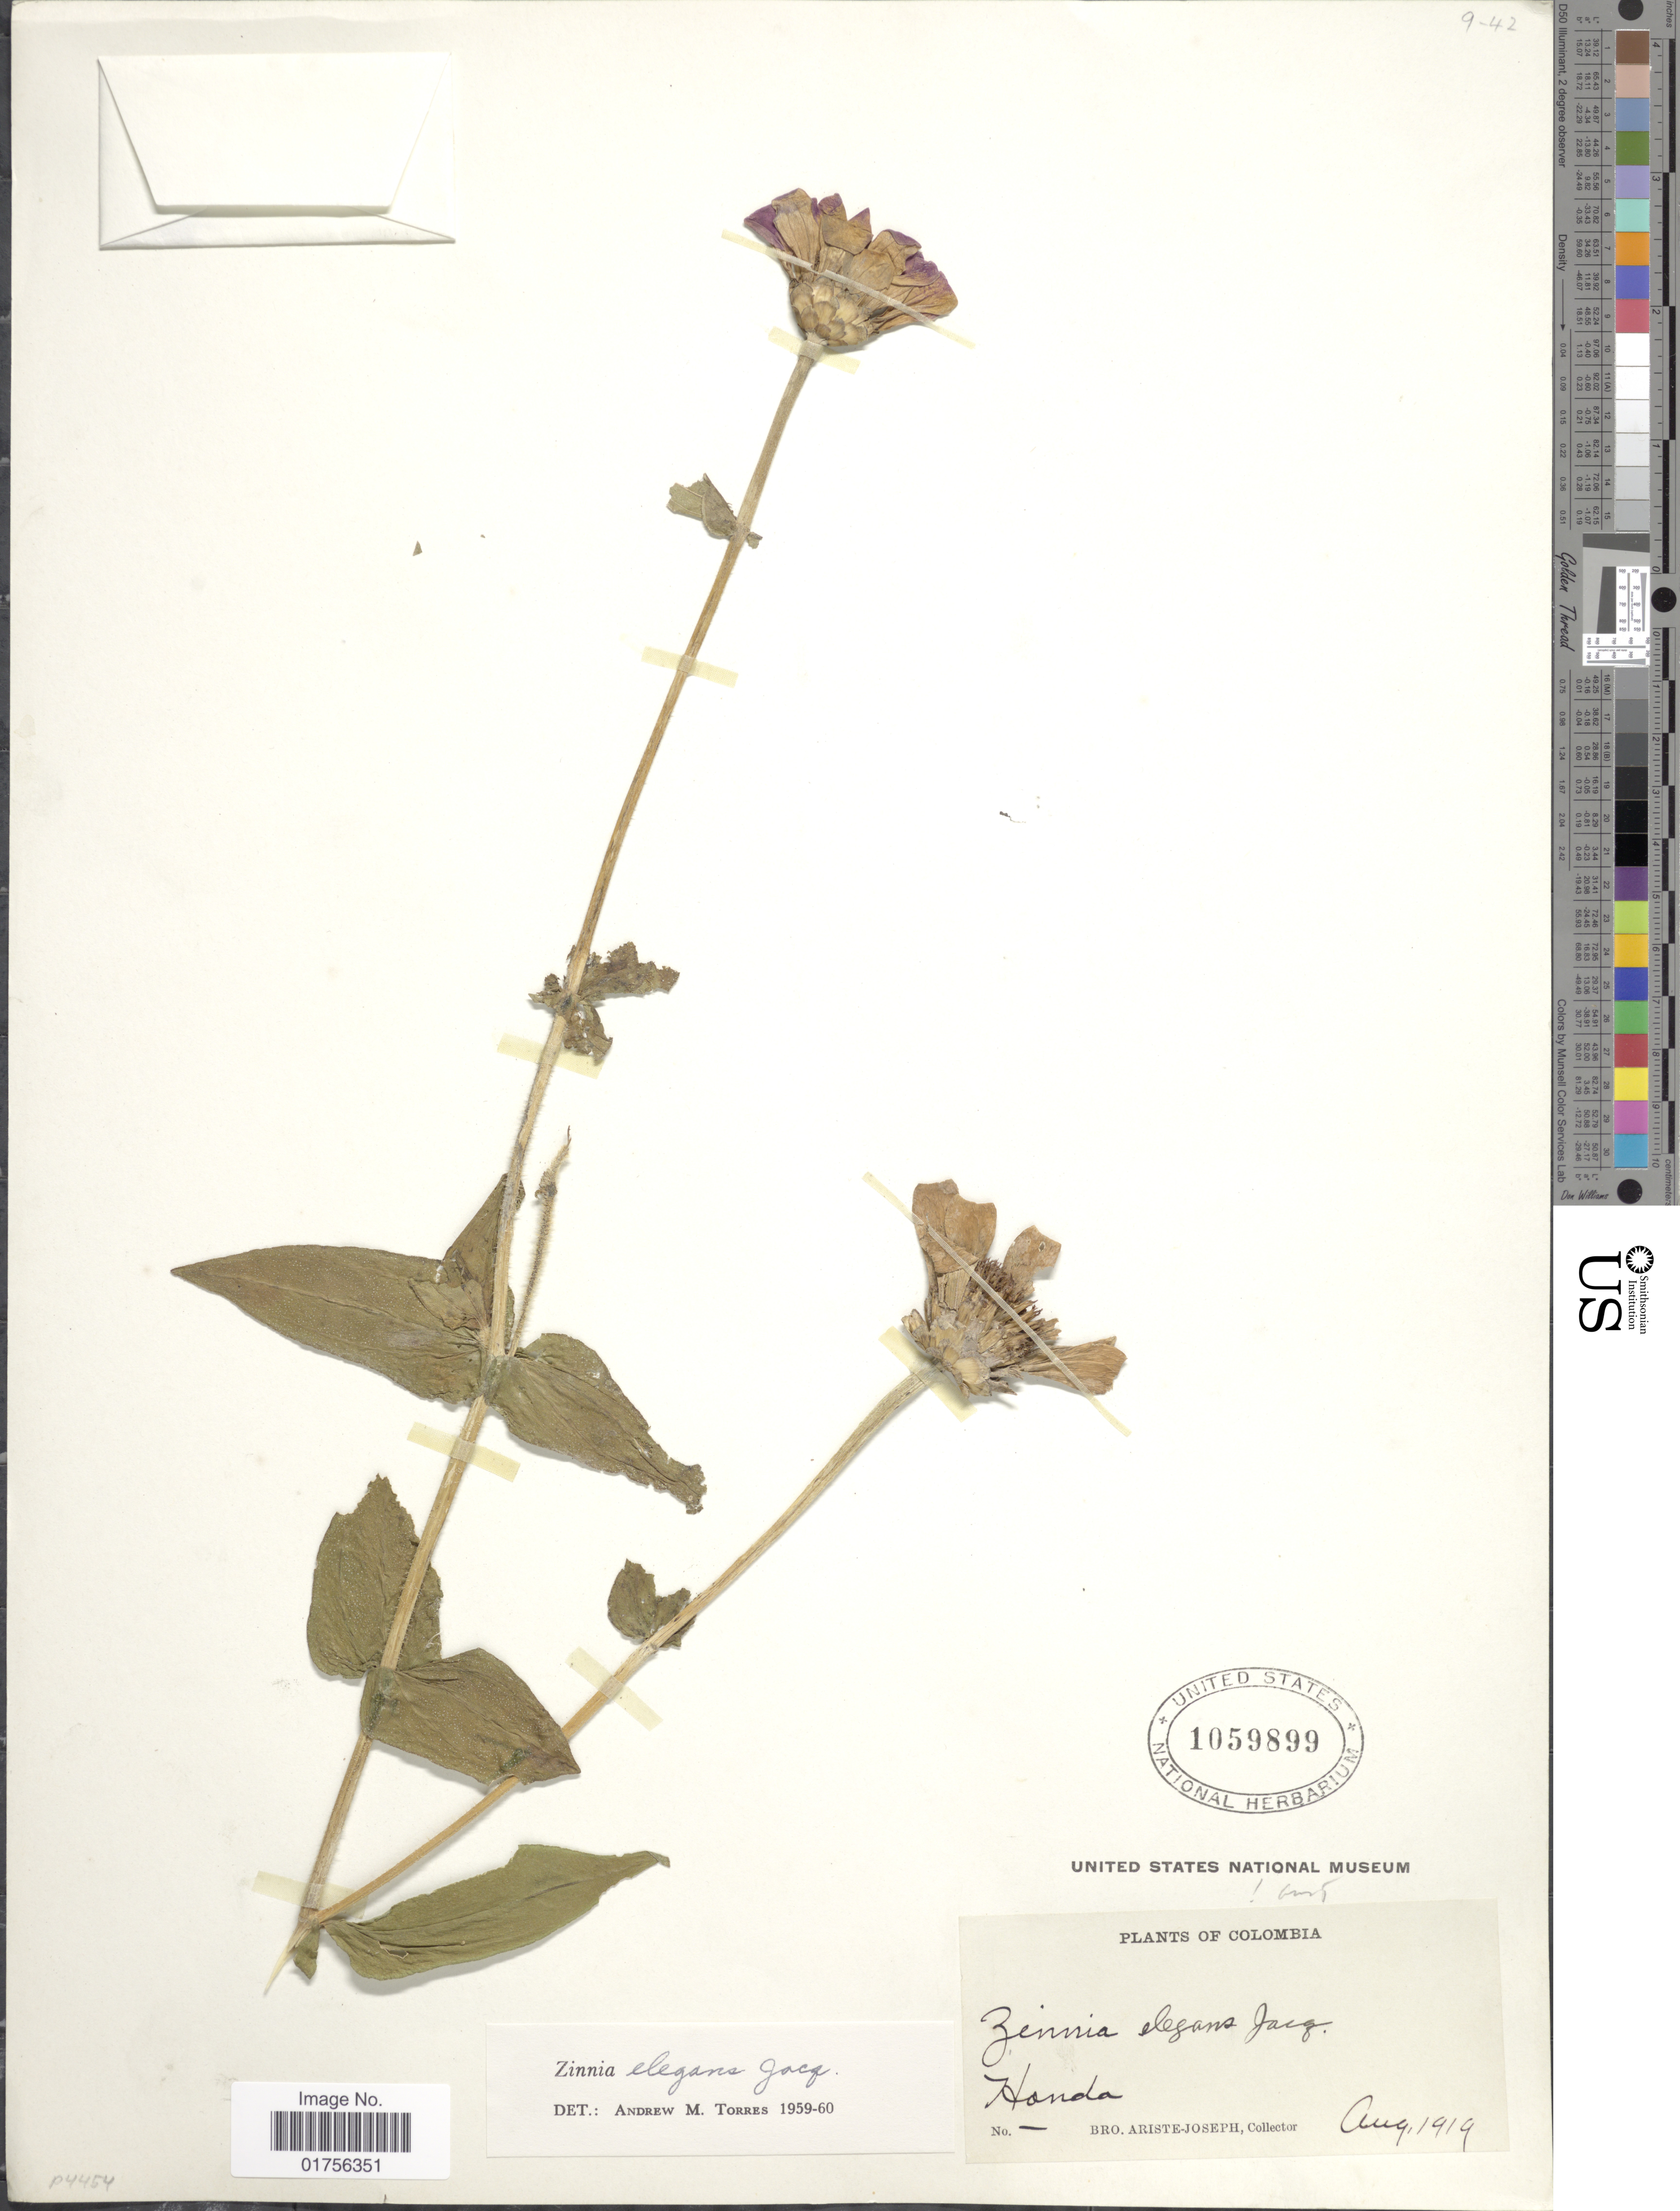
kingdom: Plantae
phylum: Tracheophyta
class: Magnoliopsida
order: Asterales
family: Asteraceae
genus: Zinnia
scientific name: Zinnia elegans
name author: Jacq.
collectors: Bro. Ariste-Joseph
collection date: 1919-08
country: Colombia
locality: Honda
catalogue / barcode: US 1059899